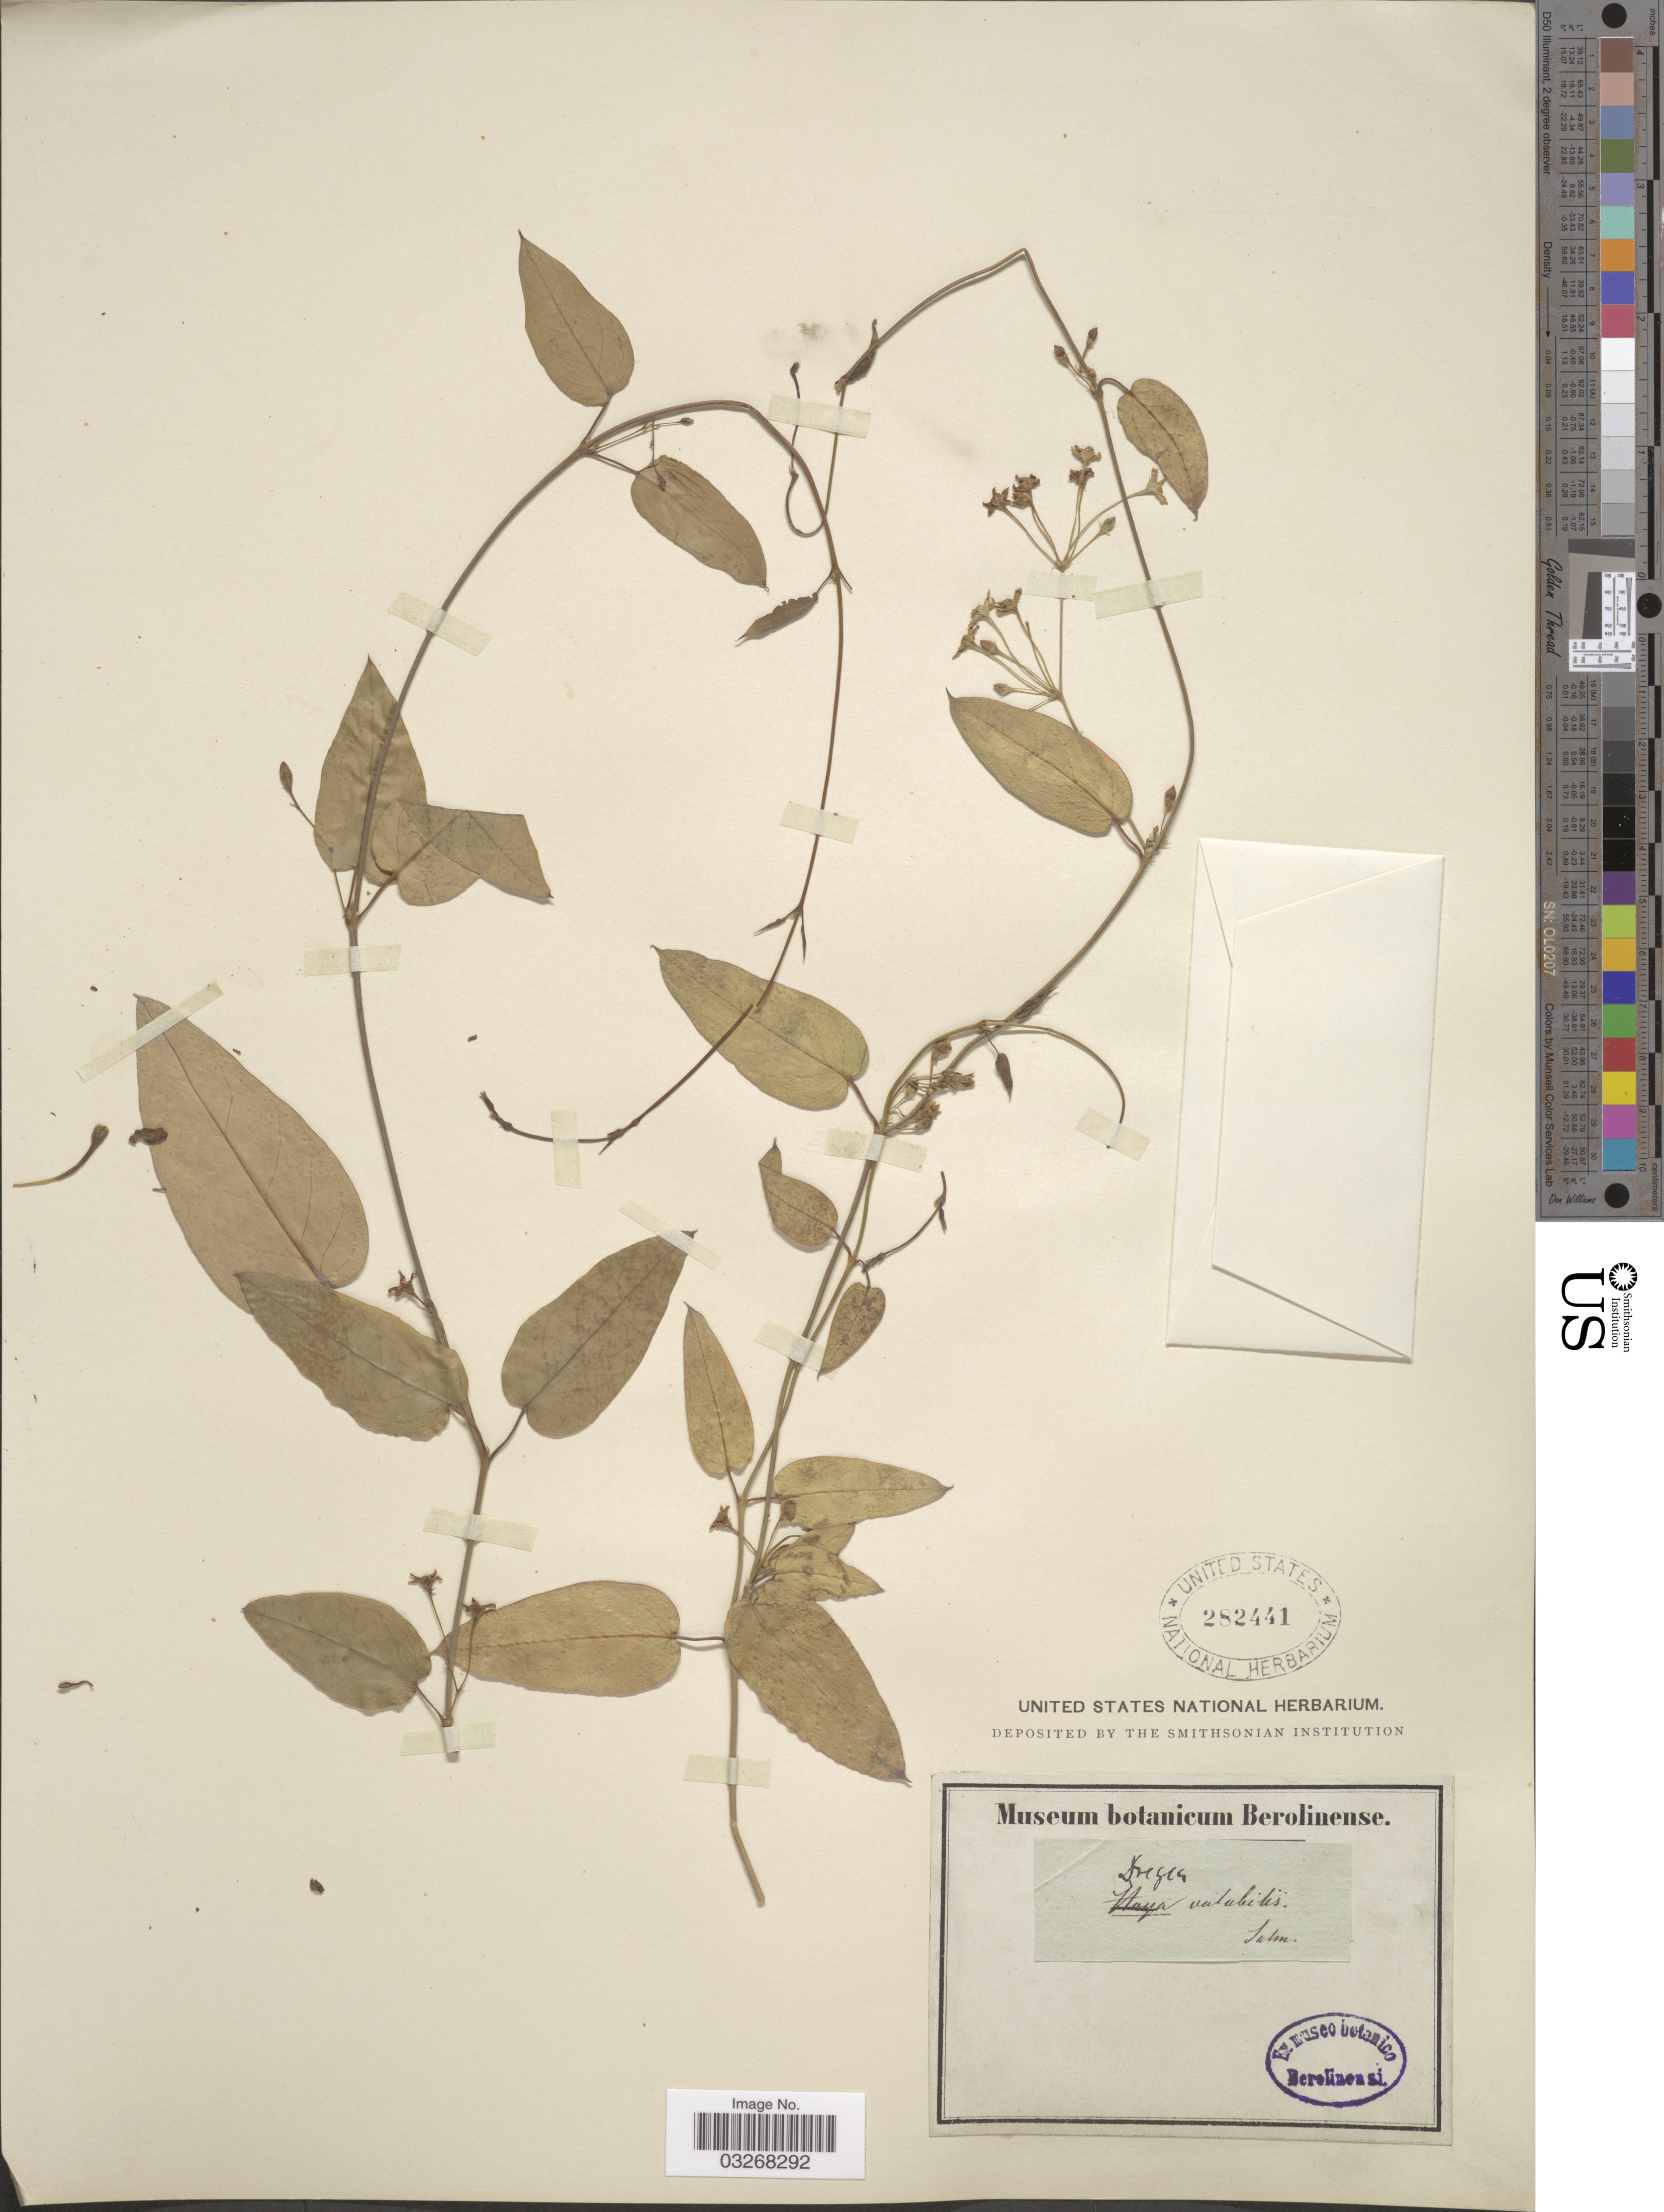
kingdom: Plantae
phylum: Tracheophyta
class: Magnoliopsida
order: Gentianales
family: Apocynaceae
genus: Dregea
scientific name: Dregea volubilis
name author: (L. f.) Benth. ex Hook. f.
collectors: -. Jahn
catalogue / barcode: US 282441